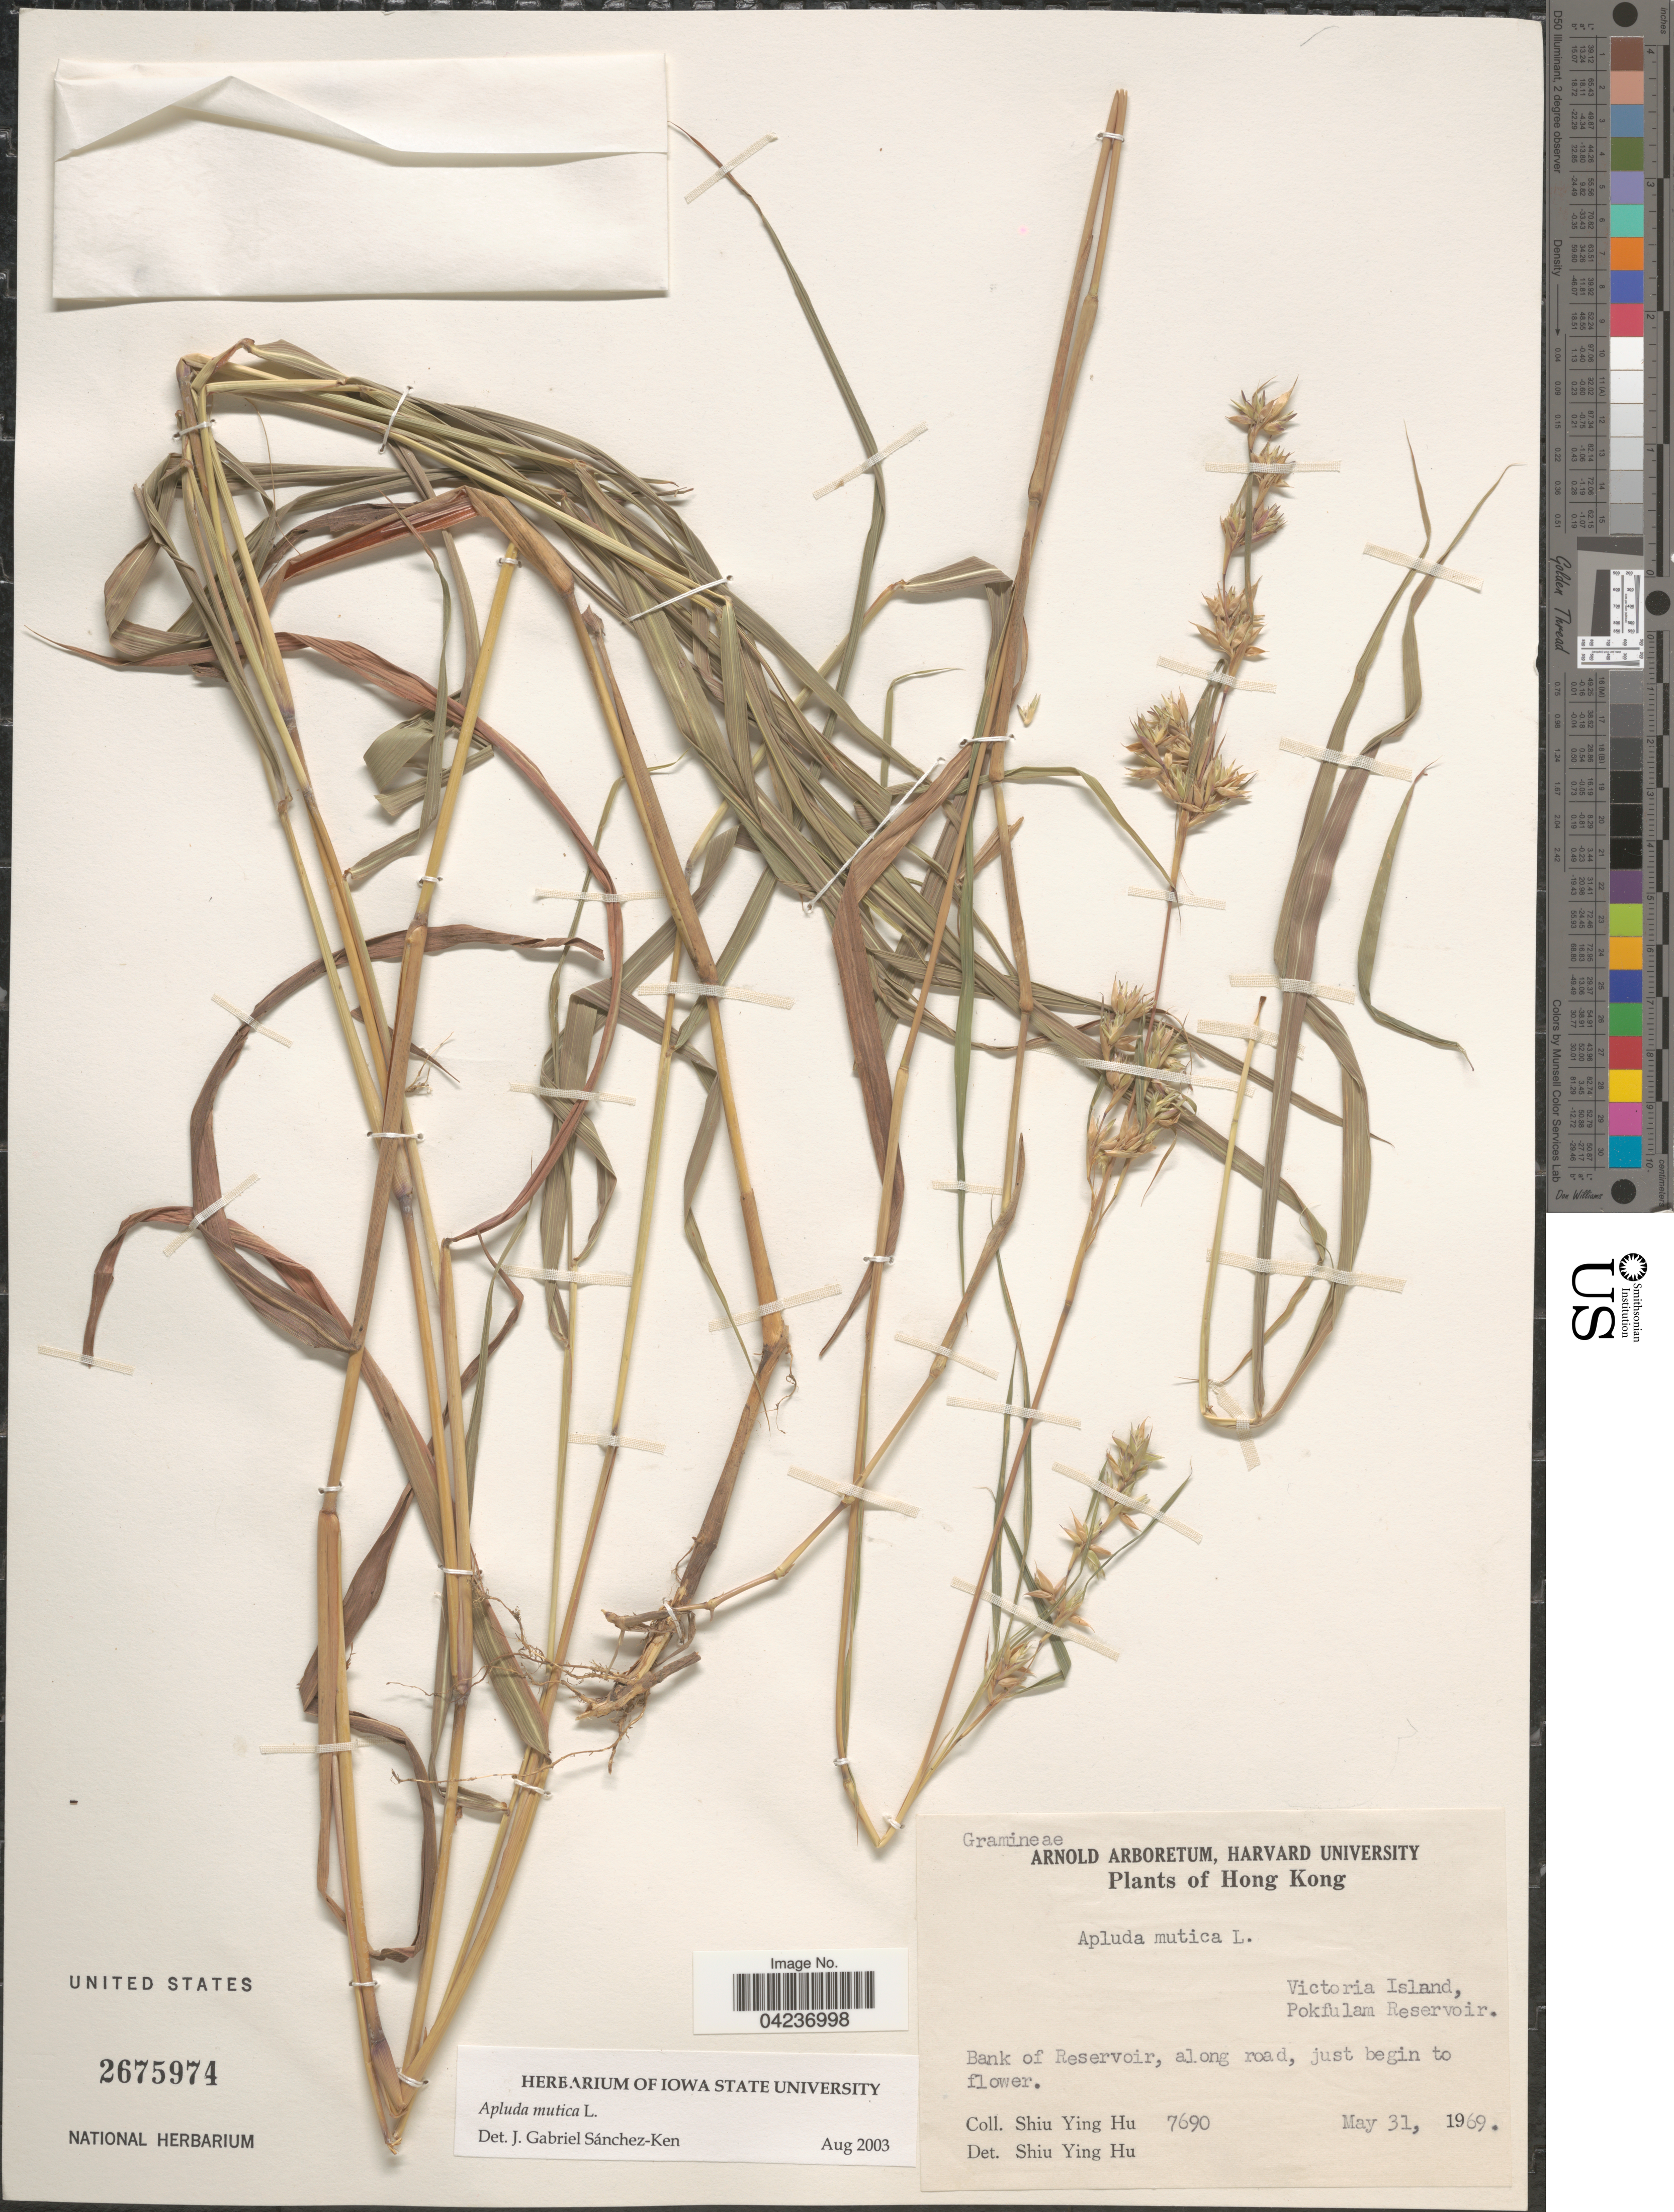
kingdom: Plantae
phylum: Tracheophyta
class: Liliopsida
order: Poales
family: Poaceae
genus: Apluda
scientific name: Apluda mutica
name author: L.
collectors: S. Y. Hu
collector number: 7690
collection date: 1969-05-31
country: China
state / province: Hong Kong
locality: Victoria Island, Pokfulam Reservoir. Bank of Reservoir, along road, just begin to flower.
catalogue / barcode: US 2675974